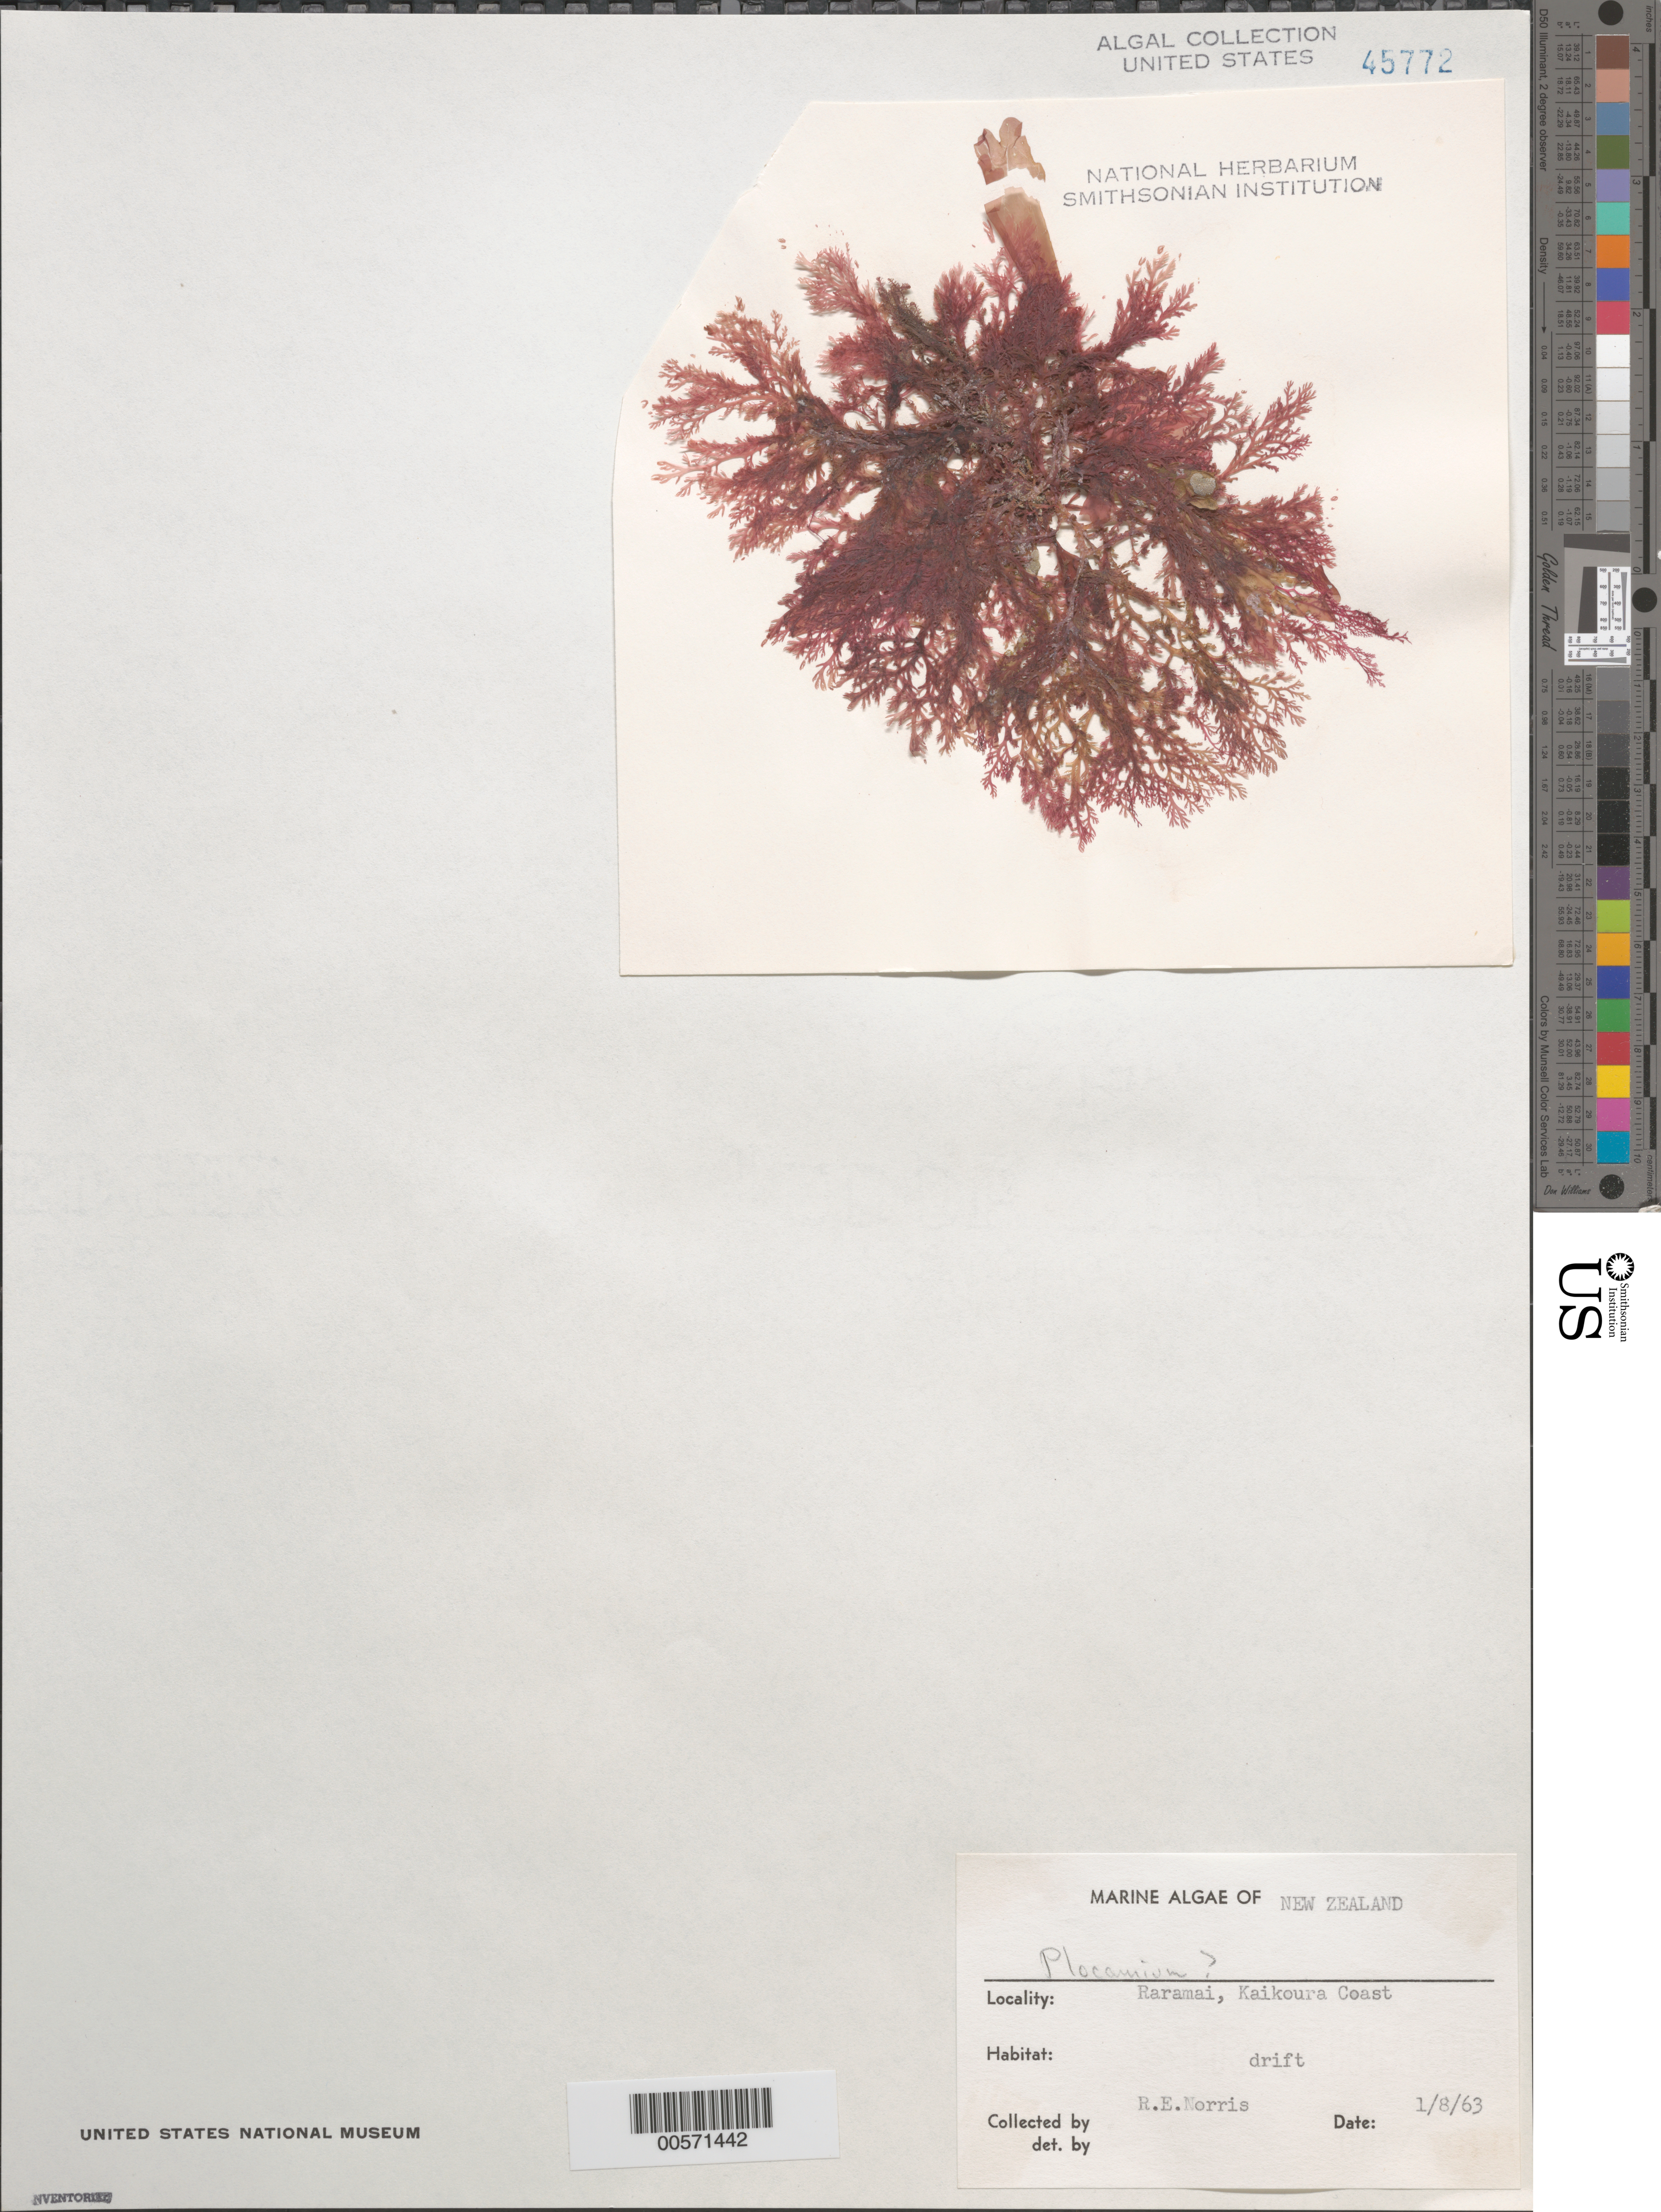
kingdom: Plantae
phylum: Rhodophyta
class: Florideophyceae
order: Plocamiales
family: Plocamiaceae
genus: Plocamium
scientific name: Plocamium sp.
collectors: R. E. Norris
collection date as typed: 08 Jan 1963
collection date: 1963-01-08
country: New Zealand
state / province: Canterbury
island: South Island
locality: Raramai, Kaikoura coast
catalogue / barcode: US 45772